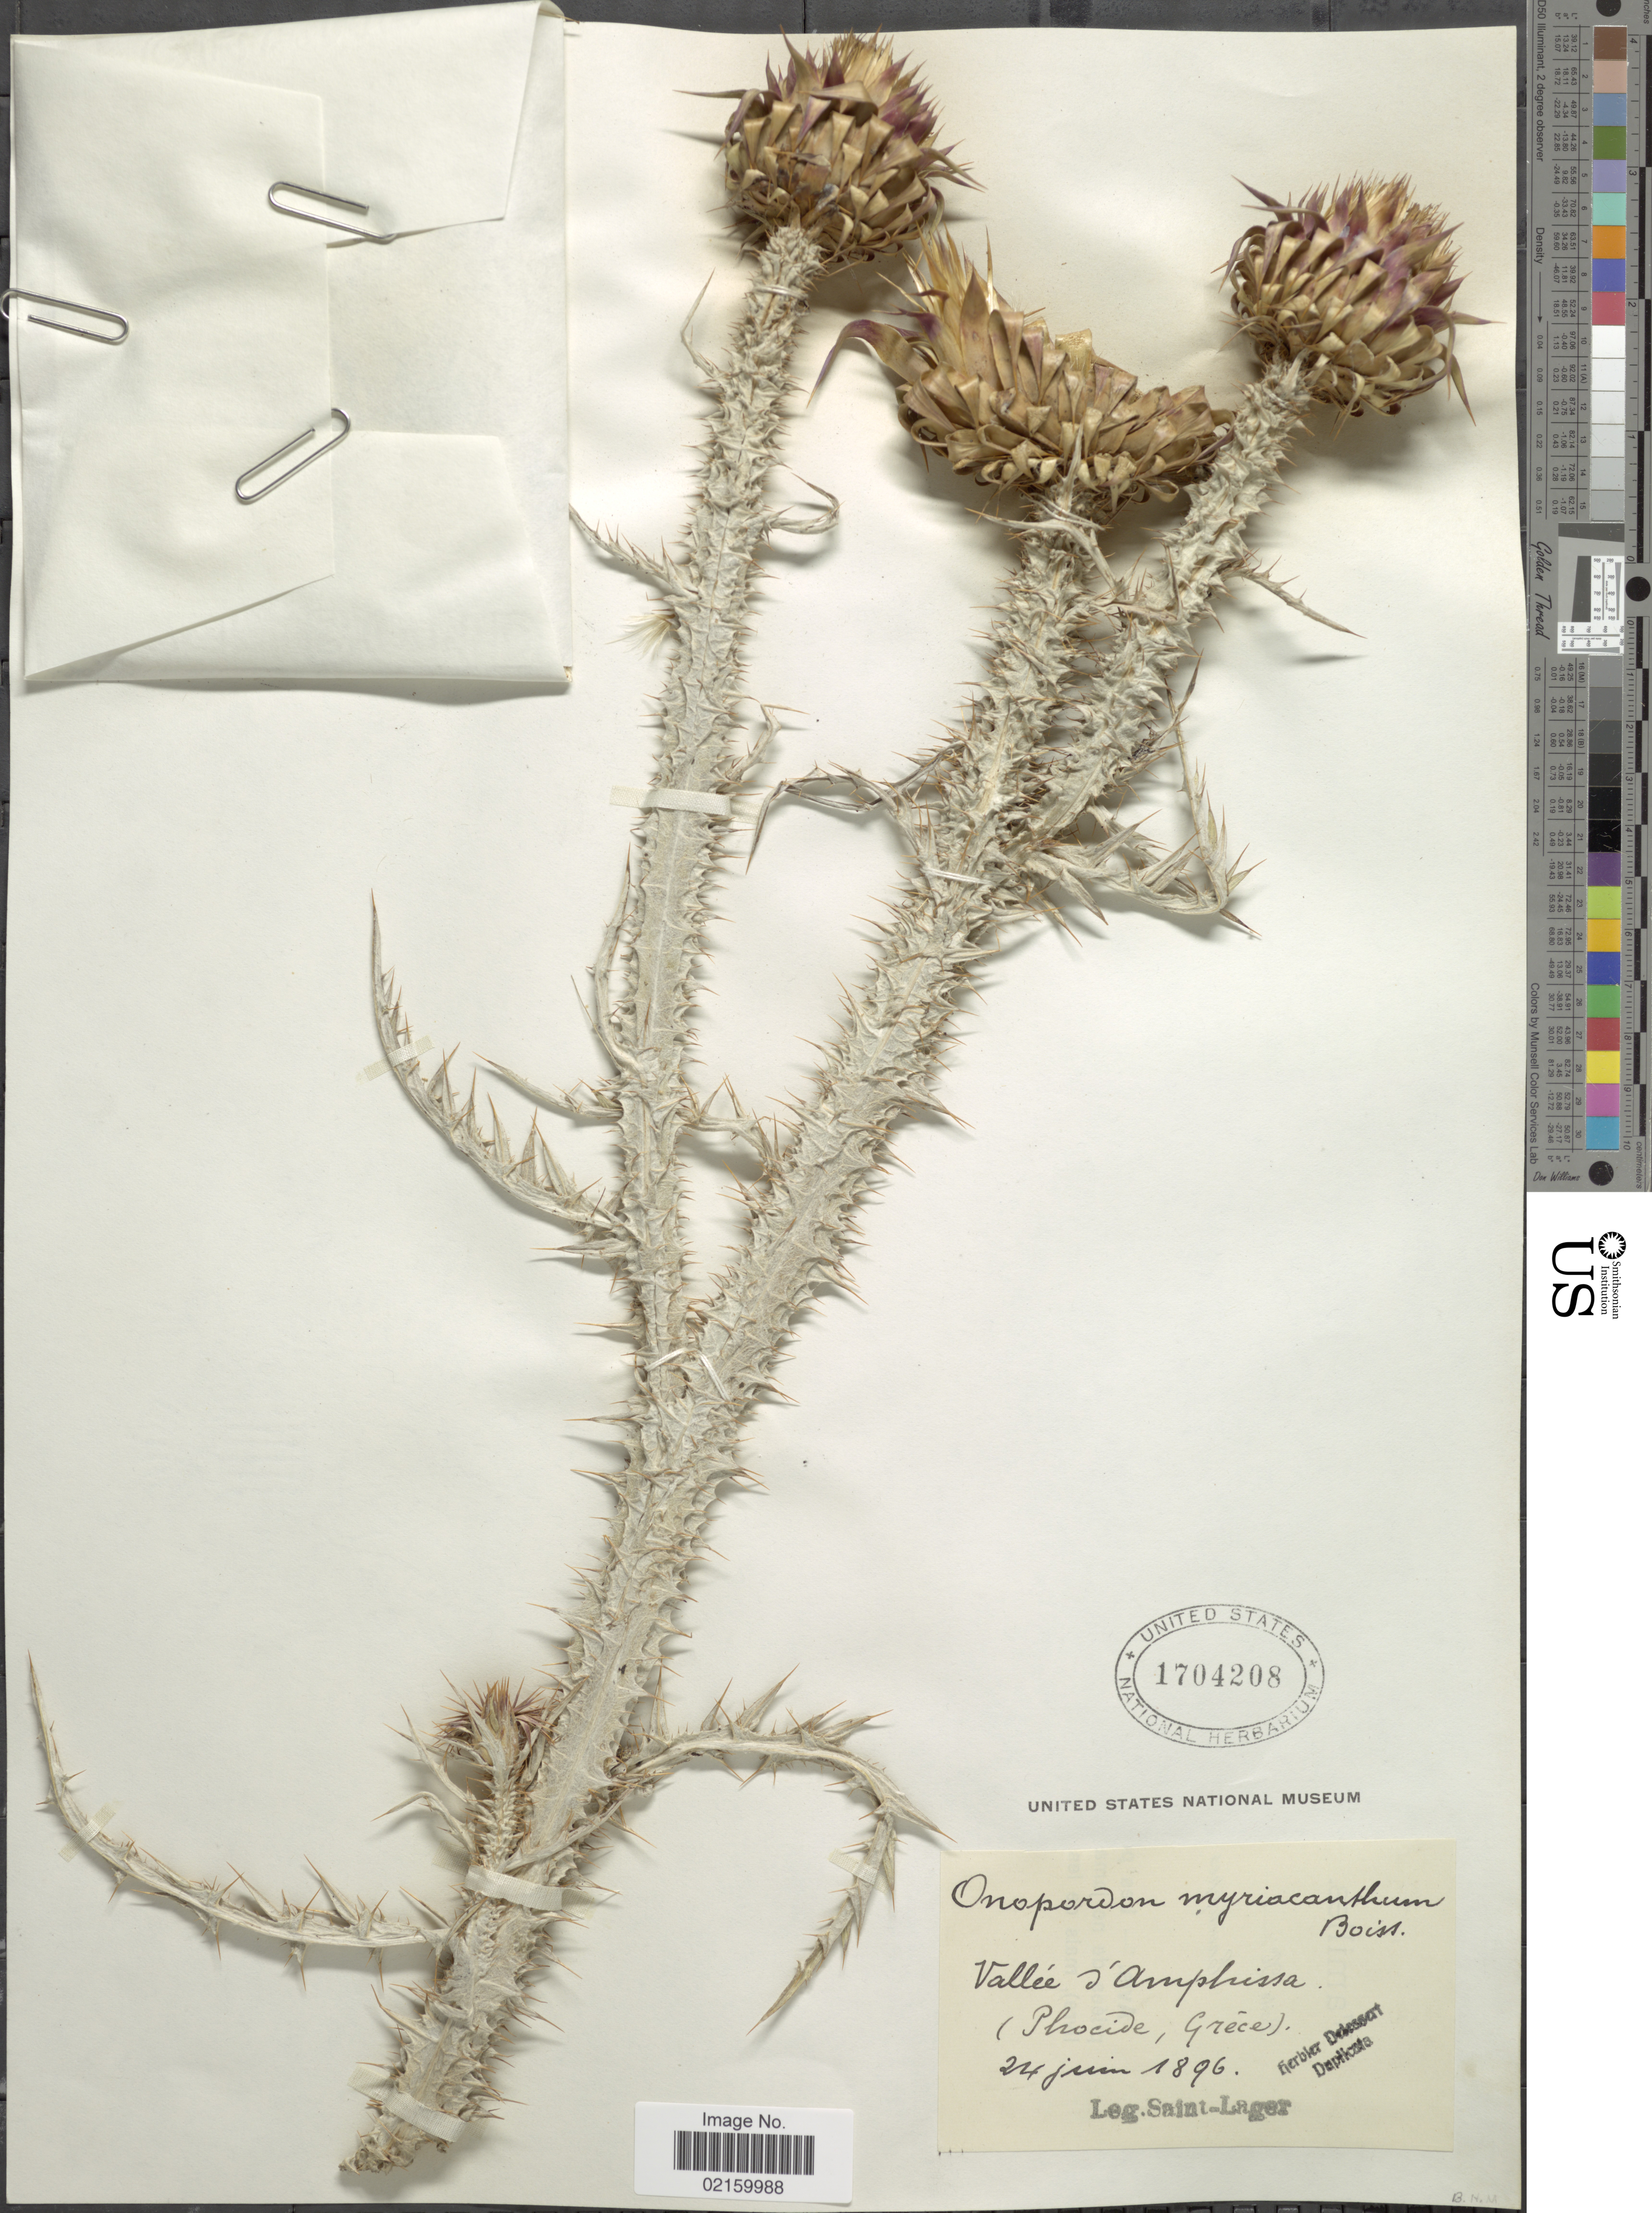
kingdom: Plantae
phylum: Tracheophyta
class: Magnoliopsida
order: Asterales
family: Asteraceae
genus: Onopordum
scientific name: Onopordum myriacanthum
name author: Boiss.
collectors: Saint-Lager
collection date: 1896-06-24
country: Greece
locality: Vallee I'Amphissa (Phocide).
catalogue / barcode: US 1704208